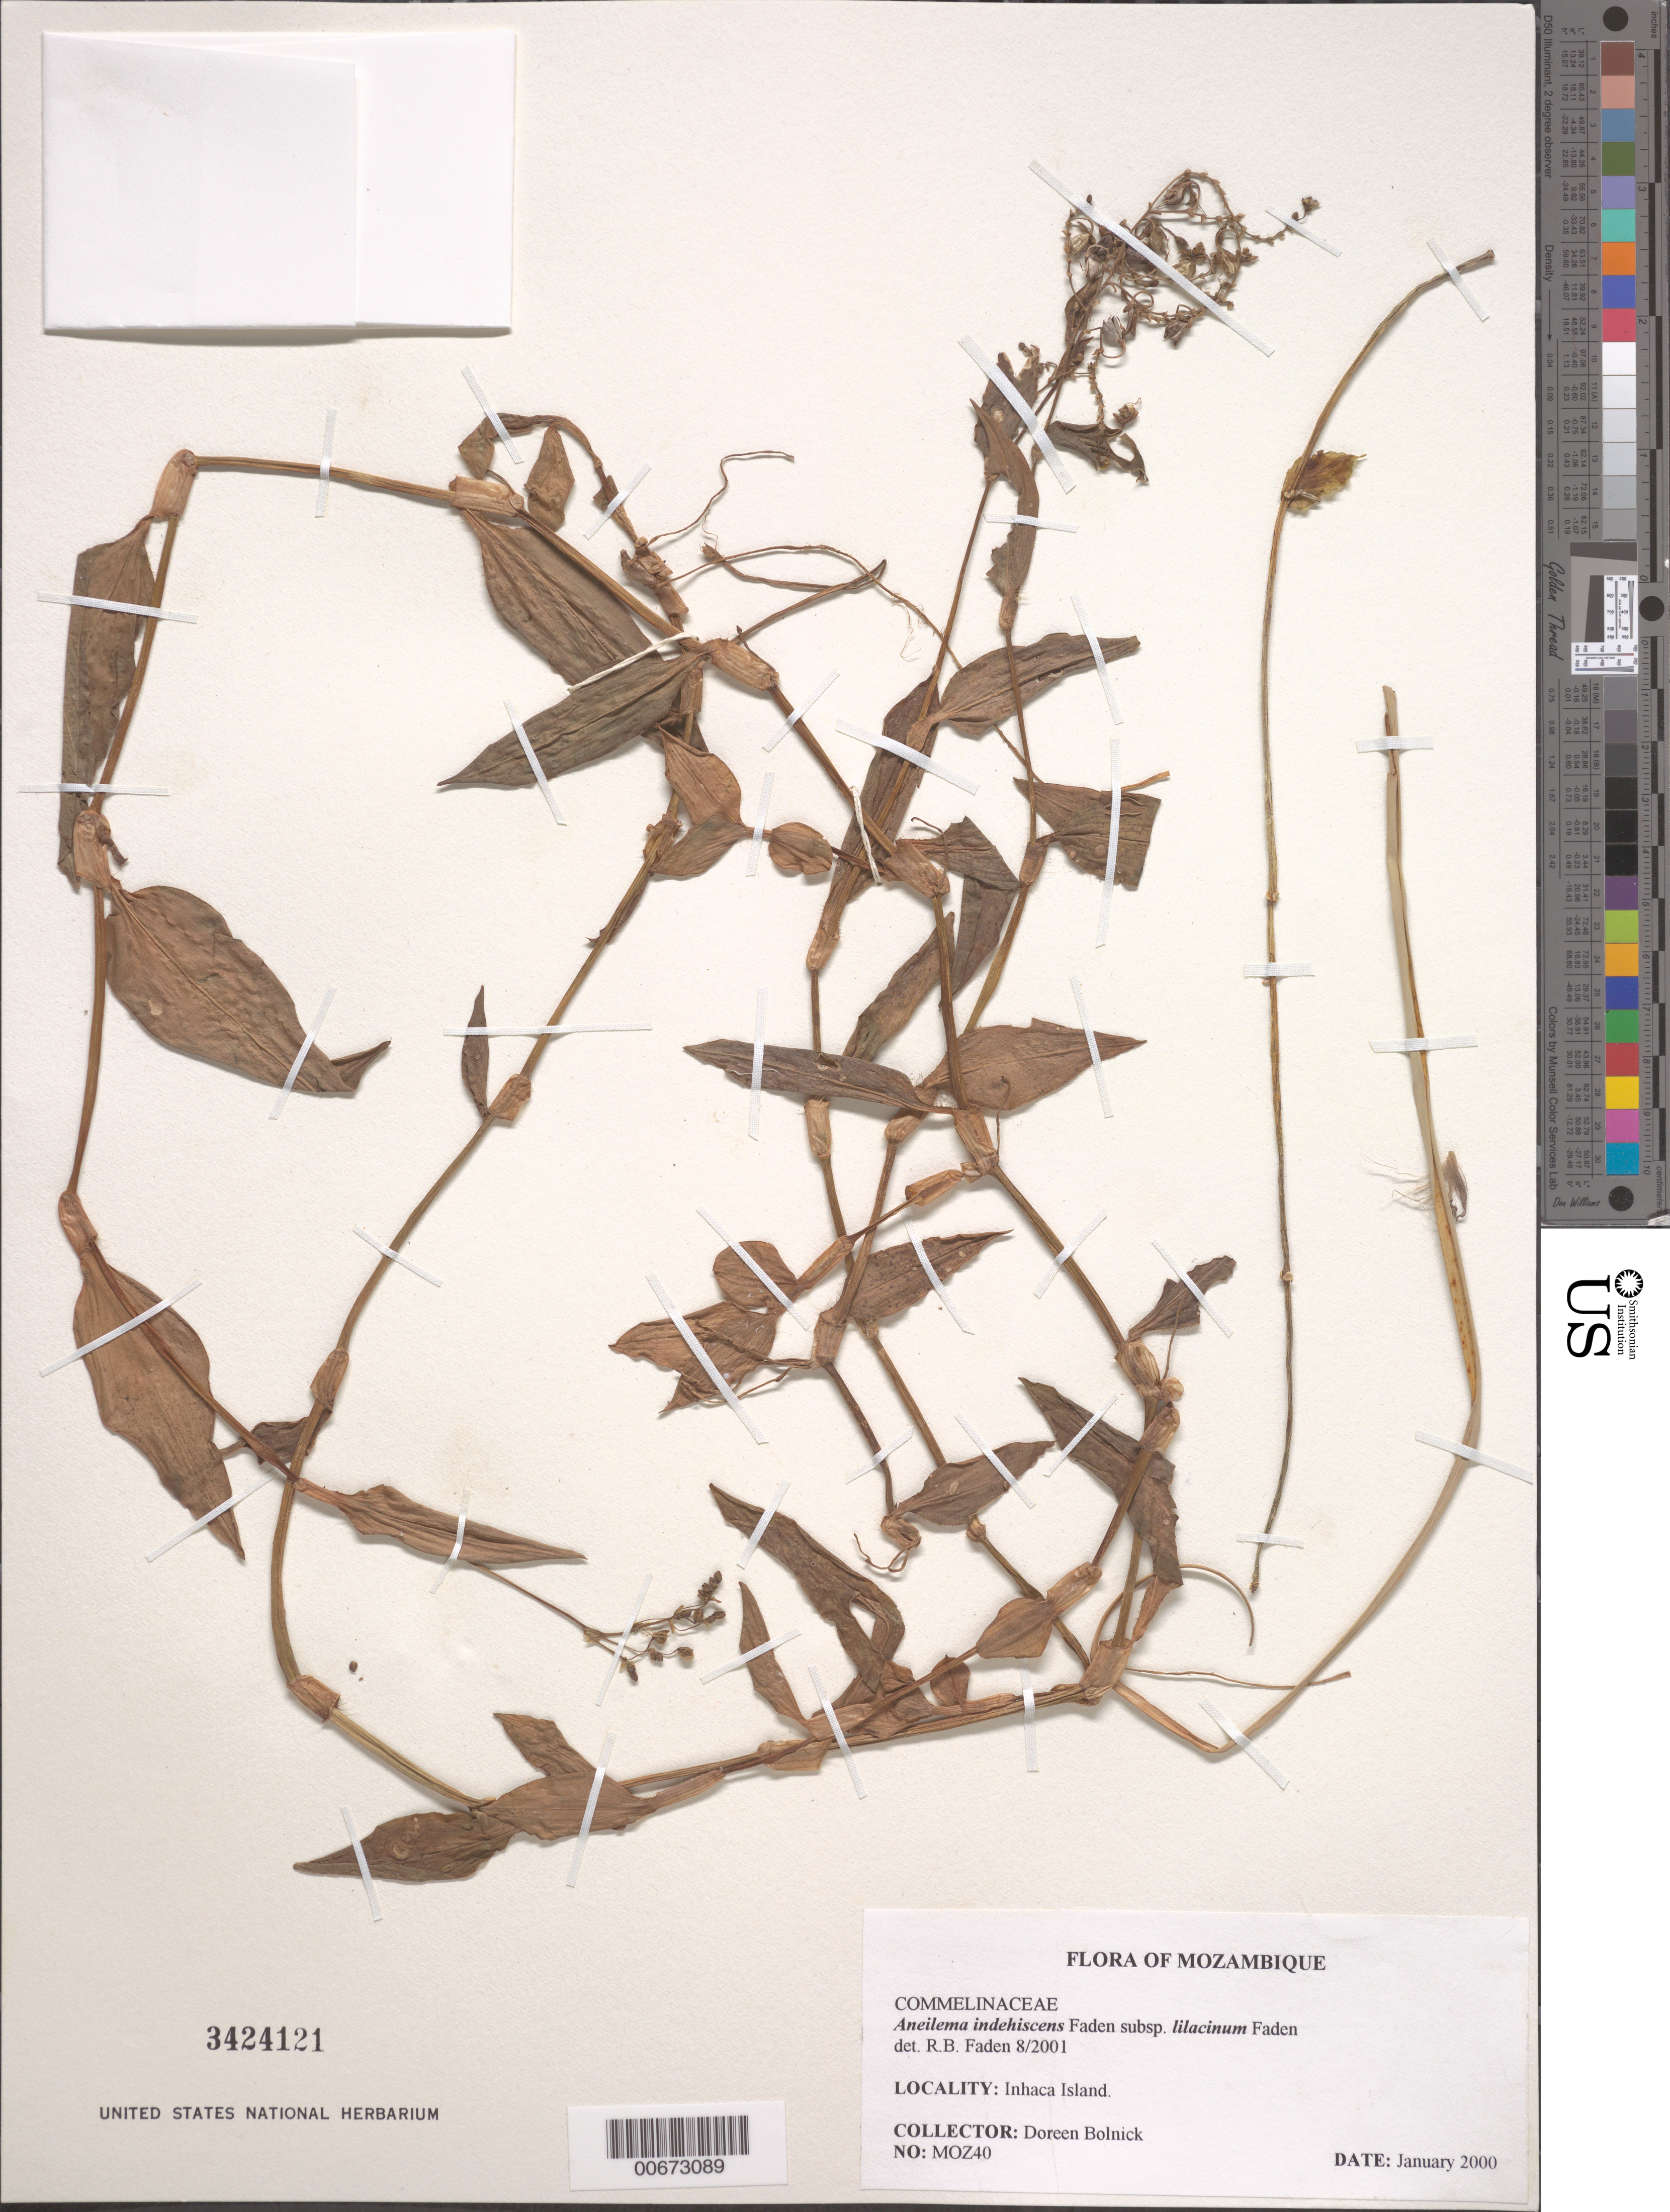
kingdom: Plantae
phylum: Tracheophyta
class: Liliopsida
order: Commelinales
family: Commelinaceae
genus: Aneilema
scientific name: Aneilema indehiscens subsp. lilacinum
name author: Faden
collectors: D. Bolnick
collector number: MOZ40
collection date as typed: Jan 2000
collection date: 2000-01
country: Mozambique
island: Inhaca Island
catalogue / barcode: US 3424121